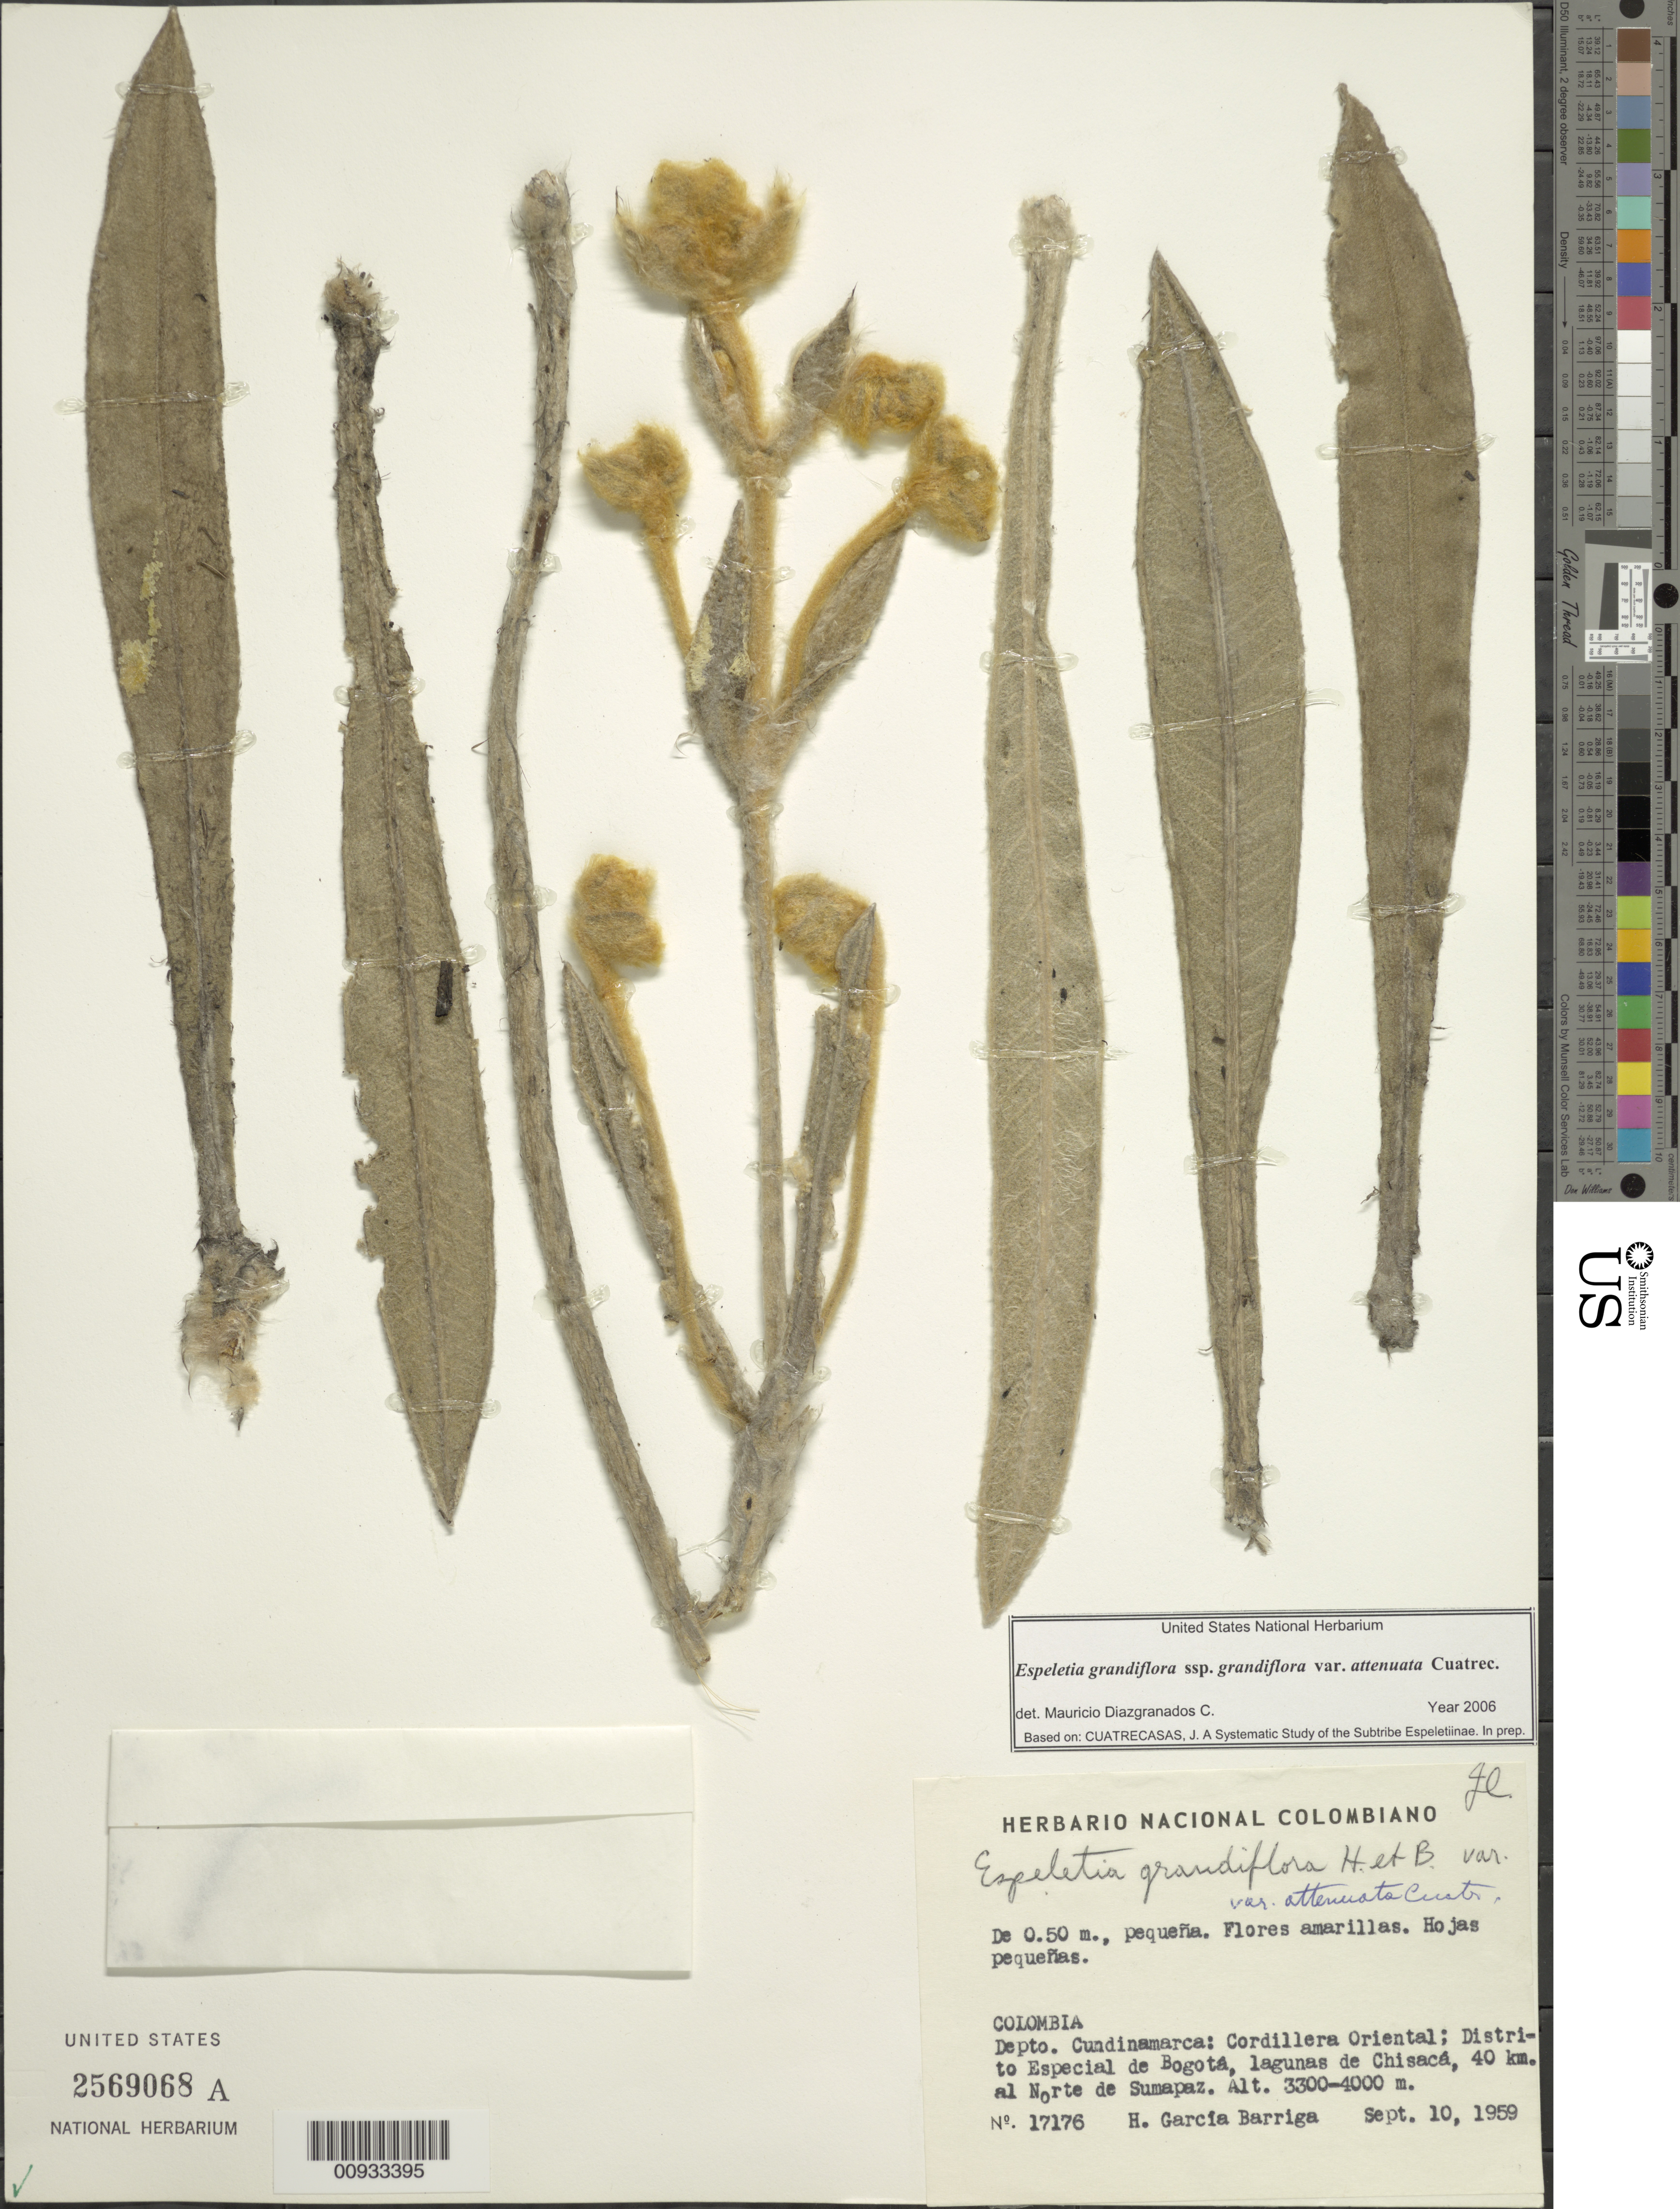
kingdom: Plantae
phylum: Tracheophyta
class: Magnoliopsida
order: Asterales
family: Asteraceae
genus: Espeletia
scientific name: Espeletia grandiflora var. attenuata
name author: Cuatrec.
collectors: H. García Barriga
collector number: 17176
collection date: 1959-09-10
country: Colombia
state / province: Cundinamarca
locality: Cordillera Oriental; Distrito Especial de Bogota, lagunas de Chisaca, 40 km. al Norte de Sumapaz.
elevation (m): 3300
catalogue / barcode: US 2569068A